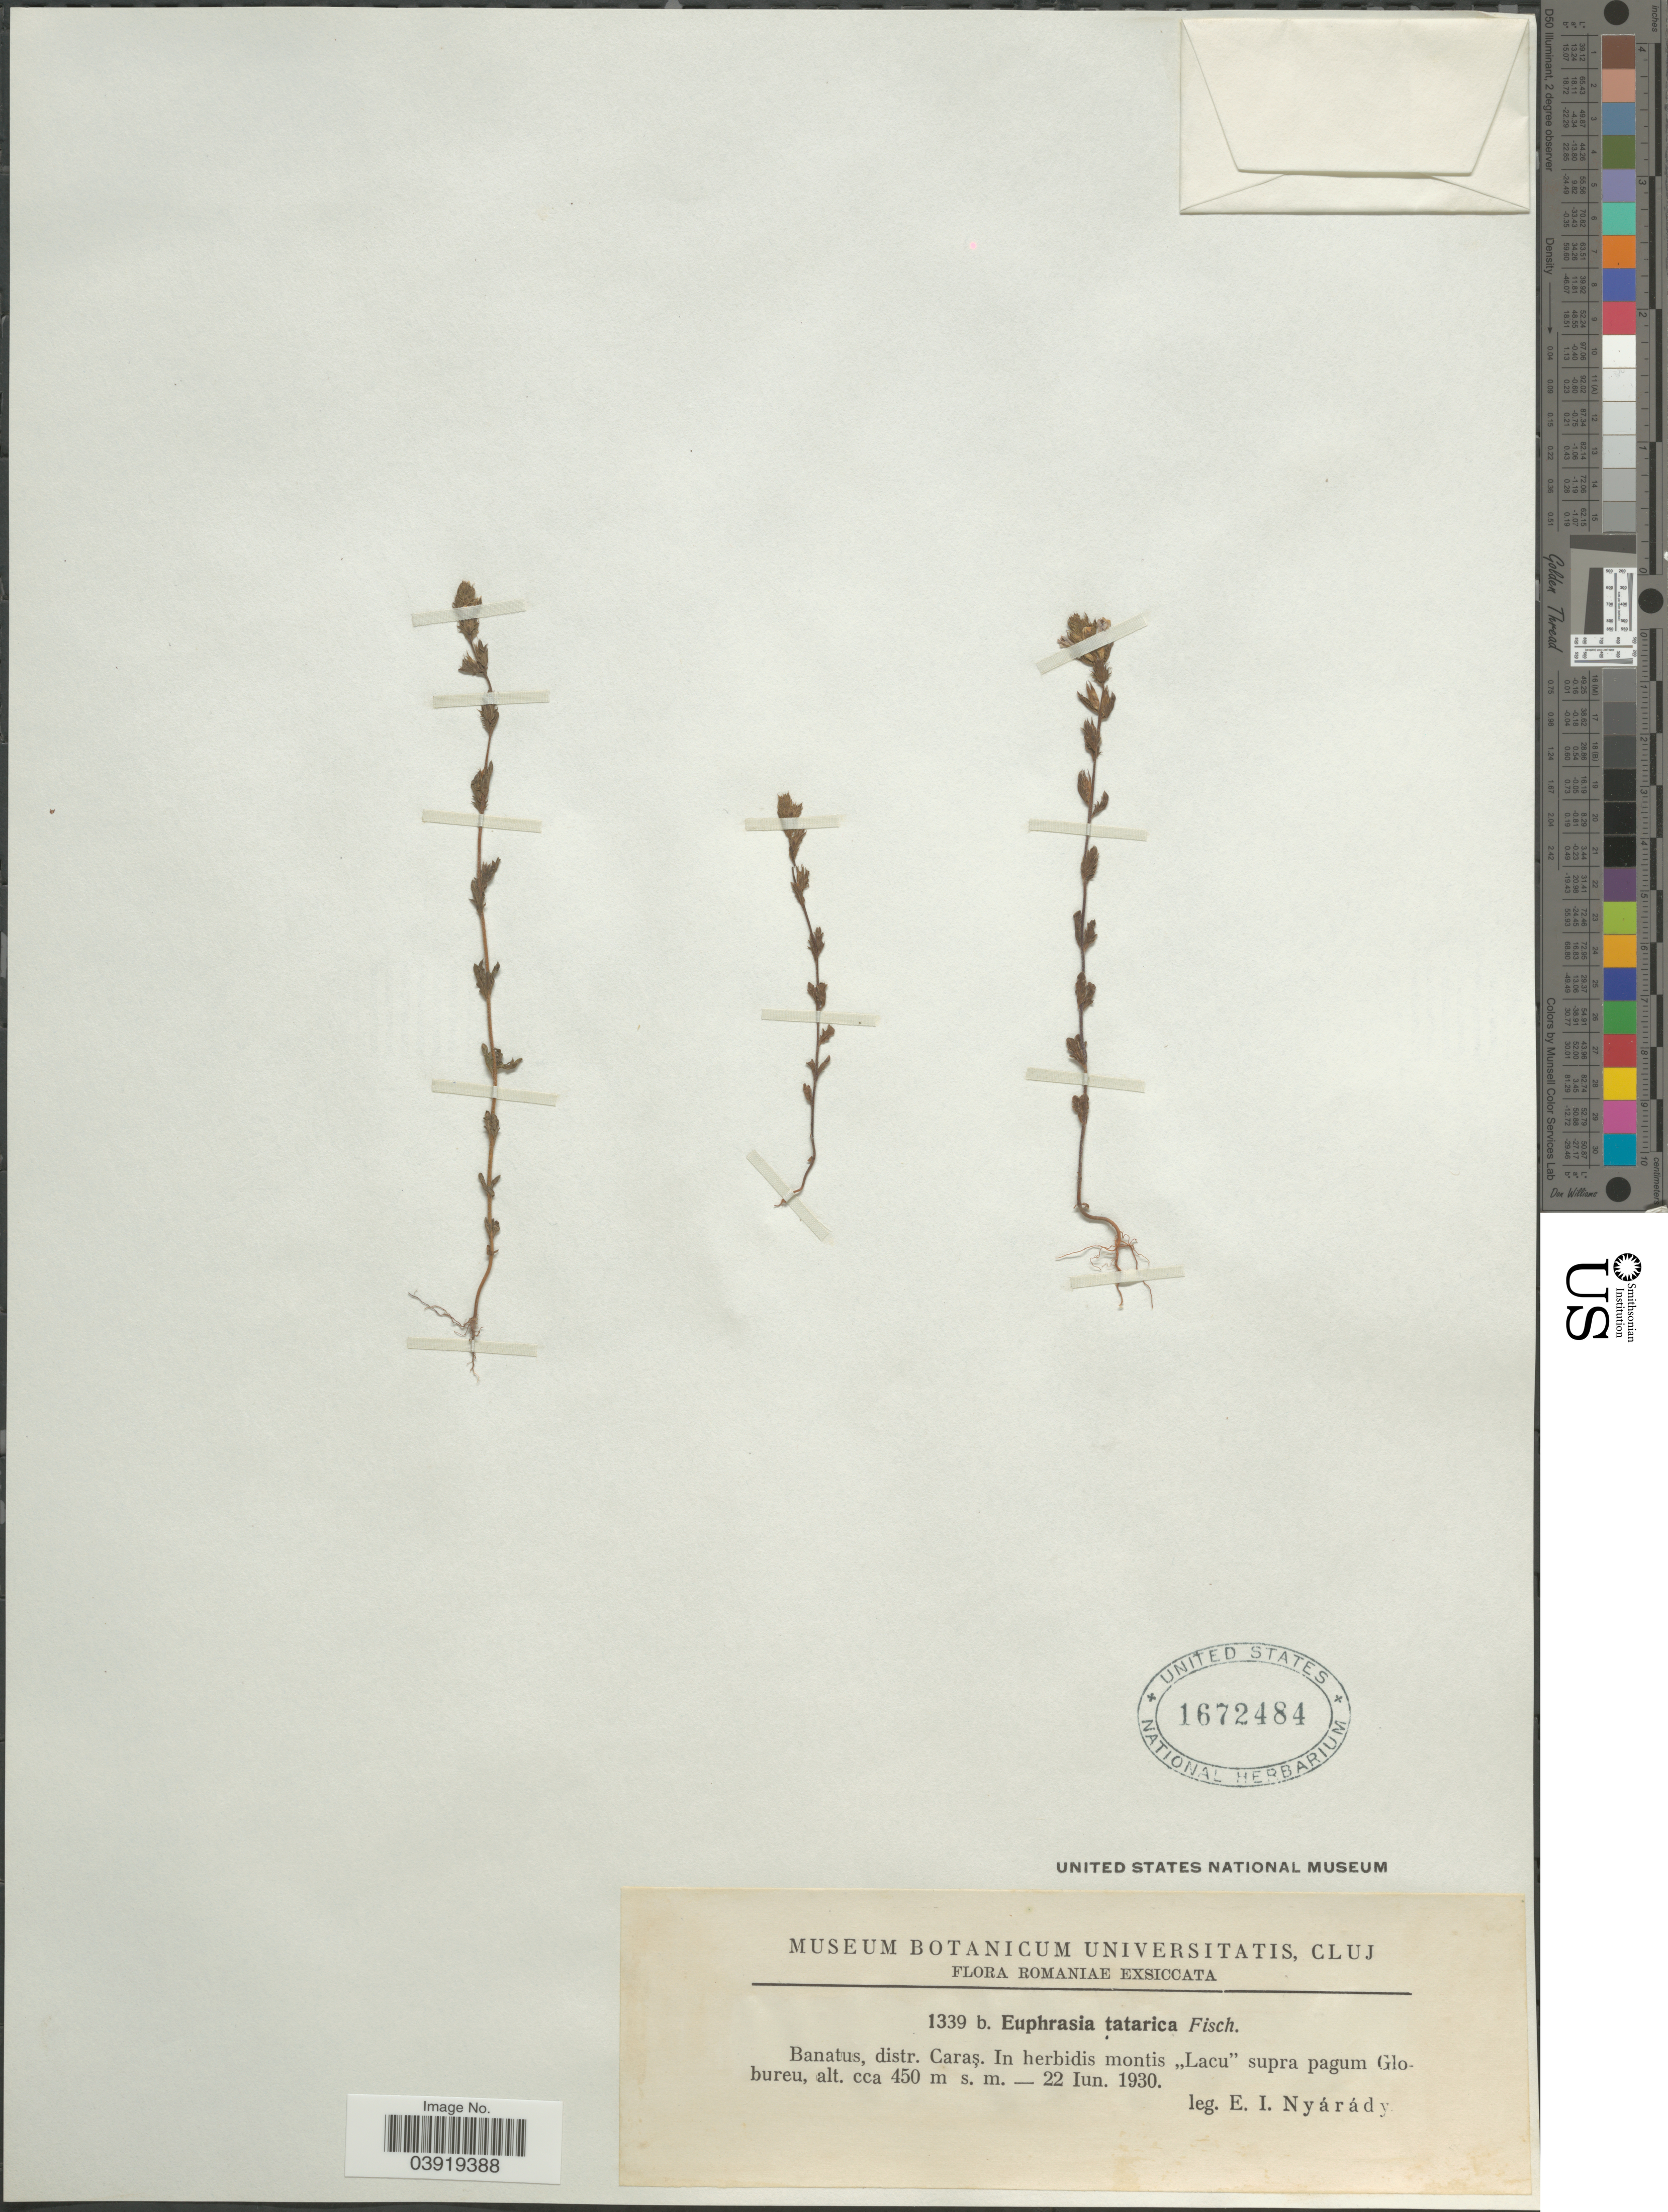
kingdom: Plantae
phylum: Tracheophyta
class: Magnoliopsida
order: Lamiales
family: Orobanchaceae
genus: Euphrasia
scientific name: Euphrasia tatarica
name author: Fisch. ex Spreng.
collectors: E. Nyárády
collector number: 1339b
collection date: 1930-06-22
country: Romania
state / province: Caras-Severin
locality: Banatus, distr. Caras. In herbidis montis "Lacu" supra pagum Globureu.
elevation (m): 450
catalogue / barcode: US 1672484